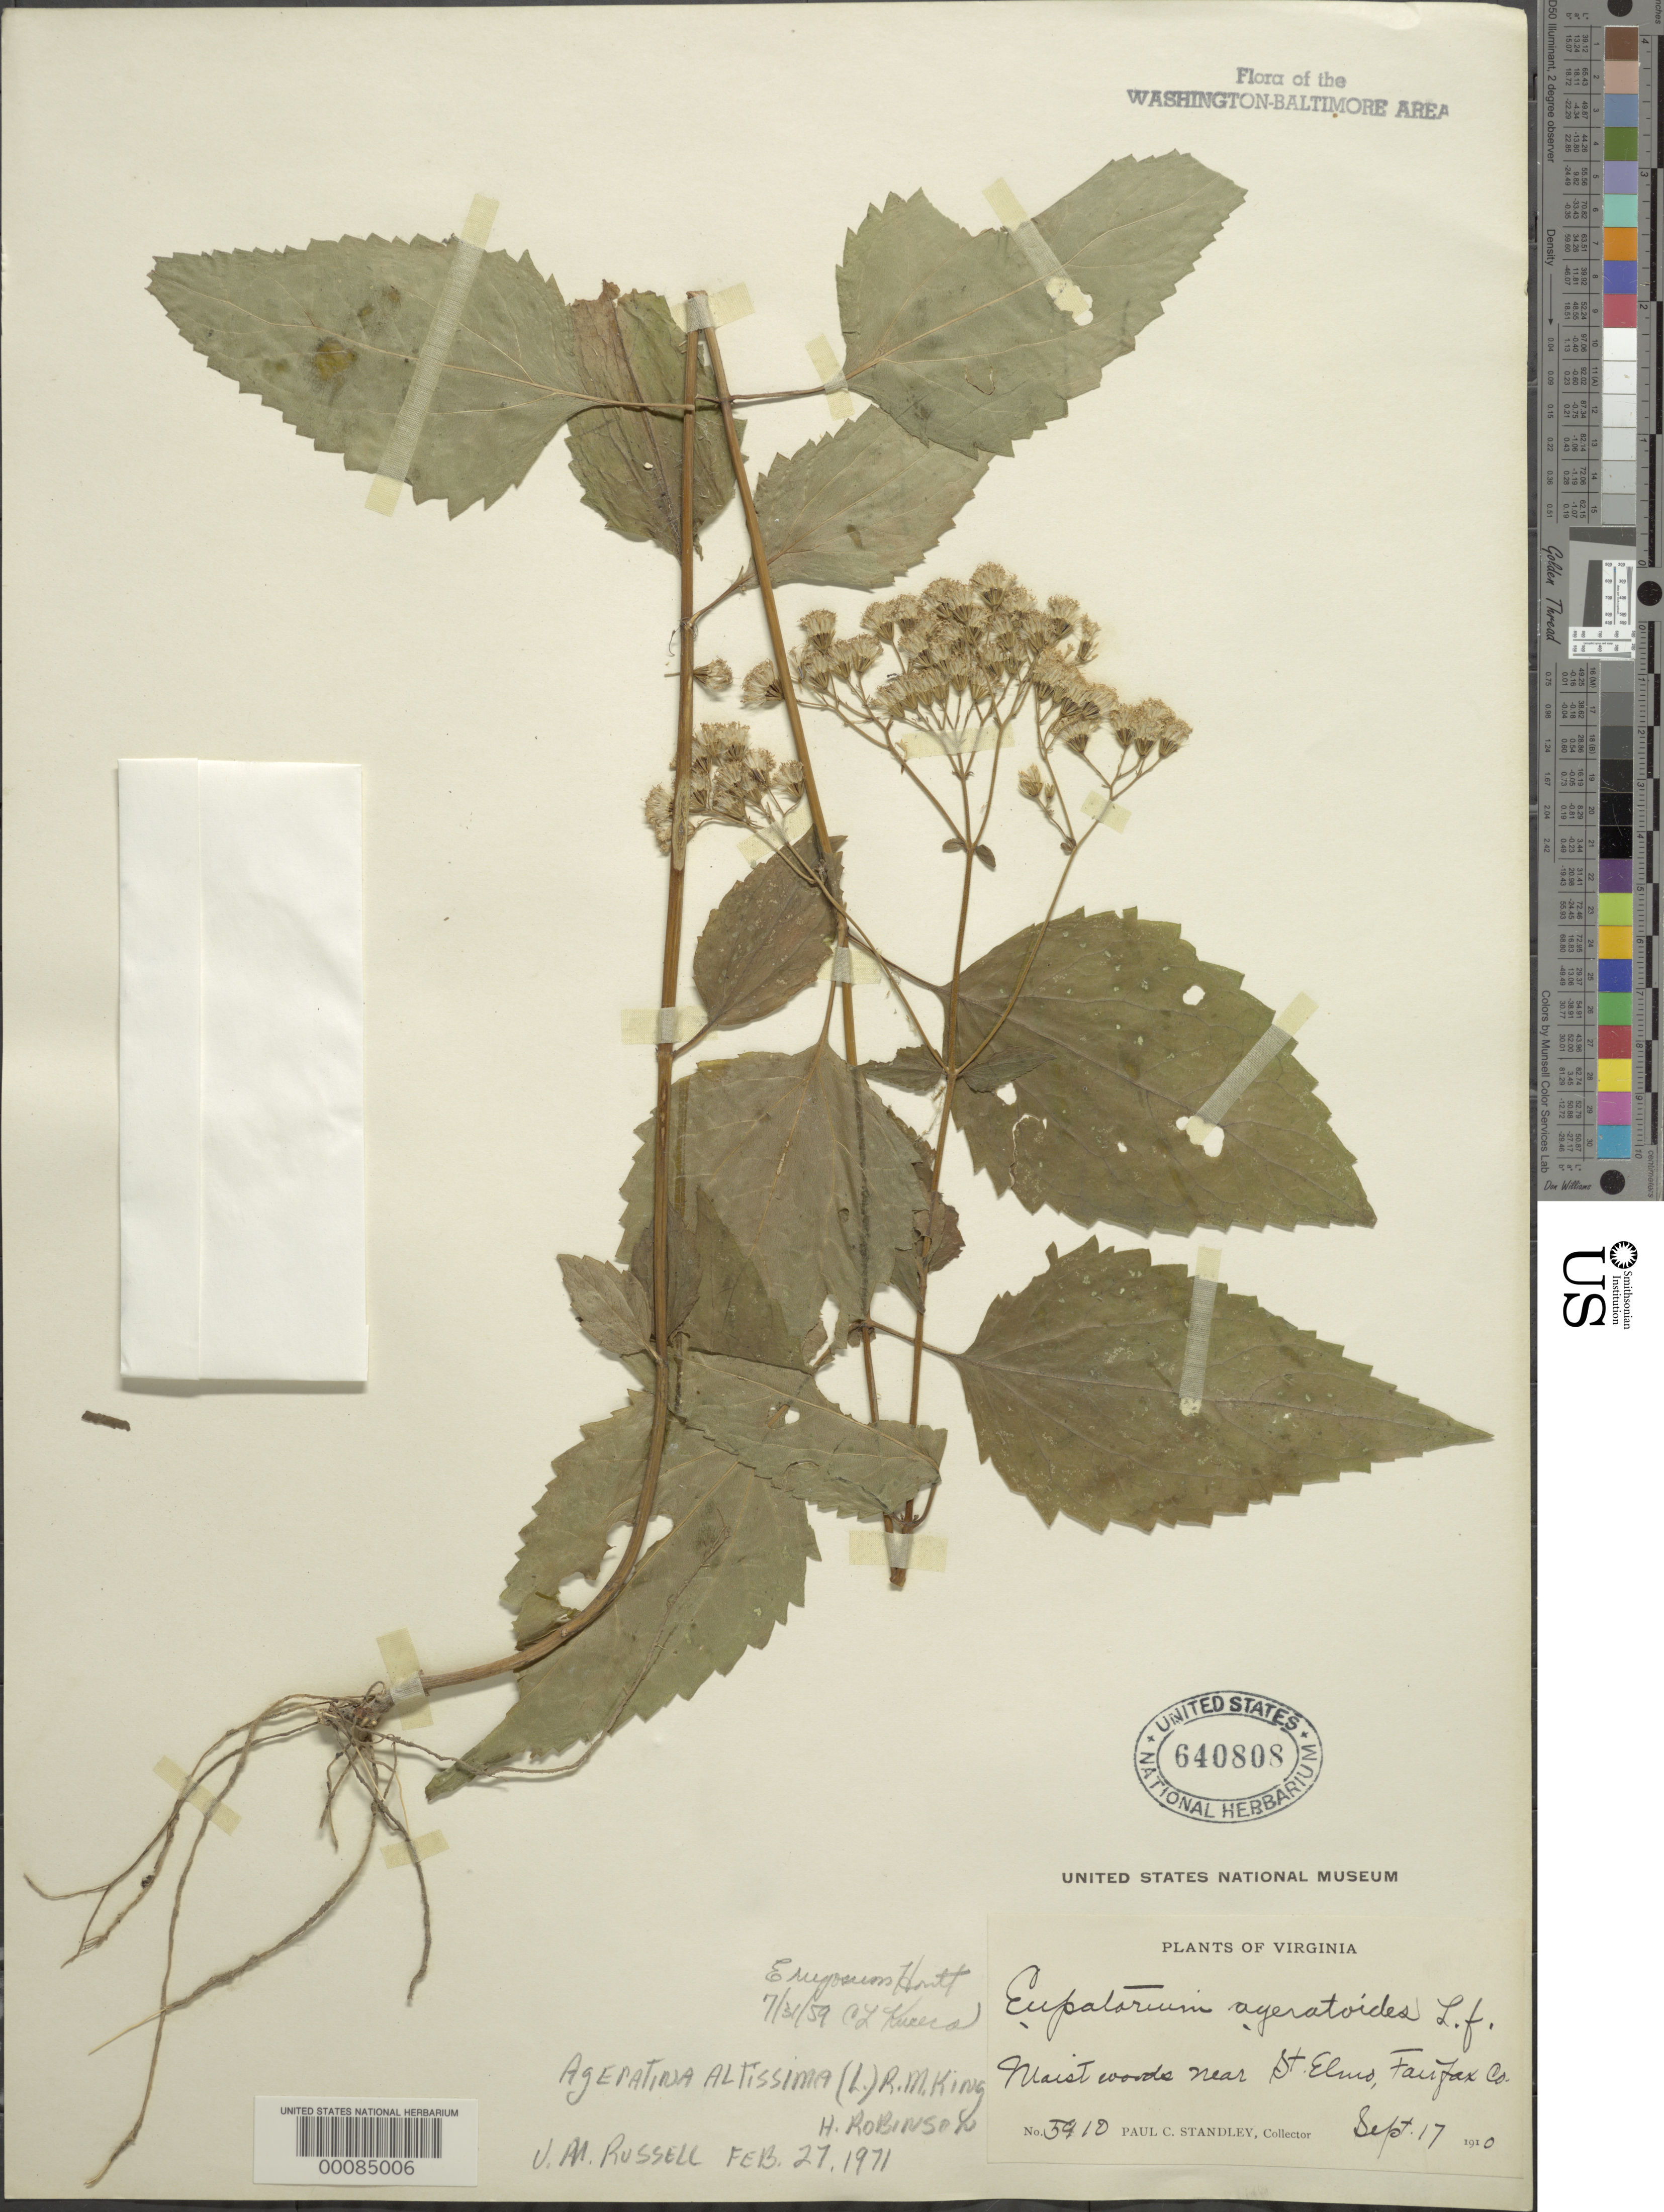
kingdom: Plantae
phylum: Tracheophyta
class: Magnoliopsida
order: Asterales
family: Asteraceae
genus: Ageratina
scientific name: Ageratina altissima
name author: (L.) R.M. King & H. Rob.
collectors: P. C. Standley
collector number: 5910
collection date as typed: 17 Sep 1910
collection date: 1910-09-17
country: United States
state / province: Virginia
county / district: Fairfax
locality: Near St Elmo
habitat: Moist woods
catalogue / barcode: US 640808